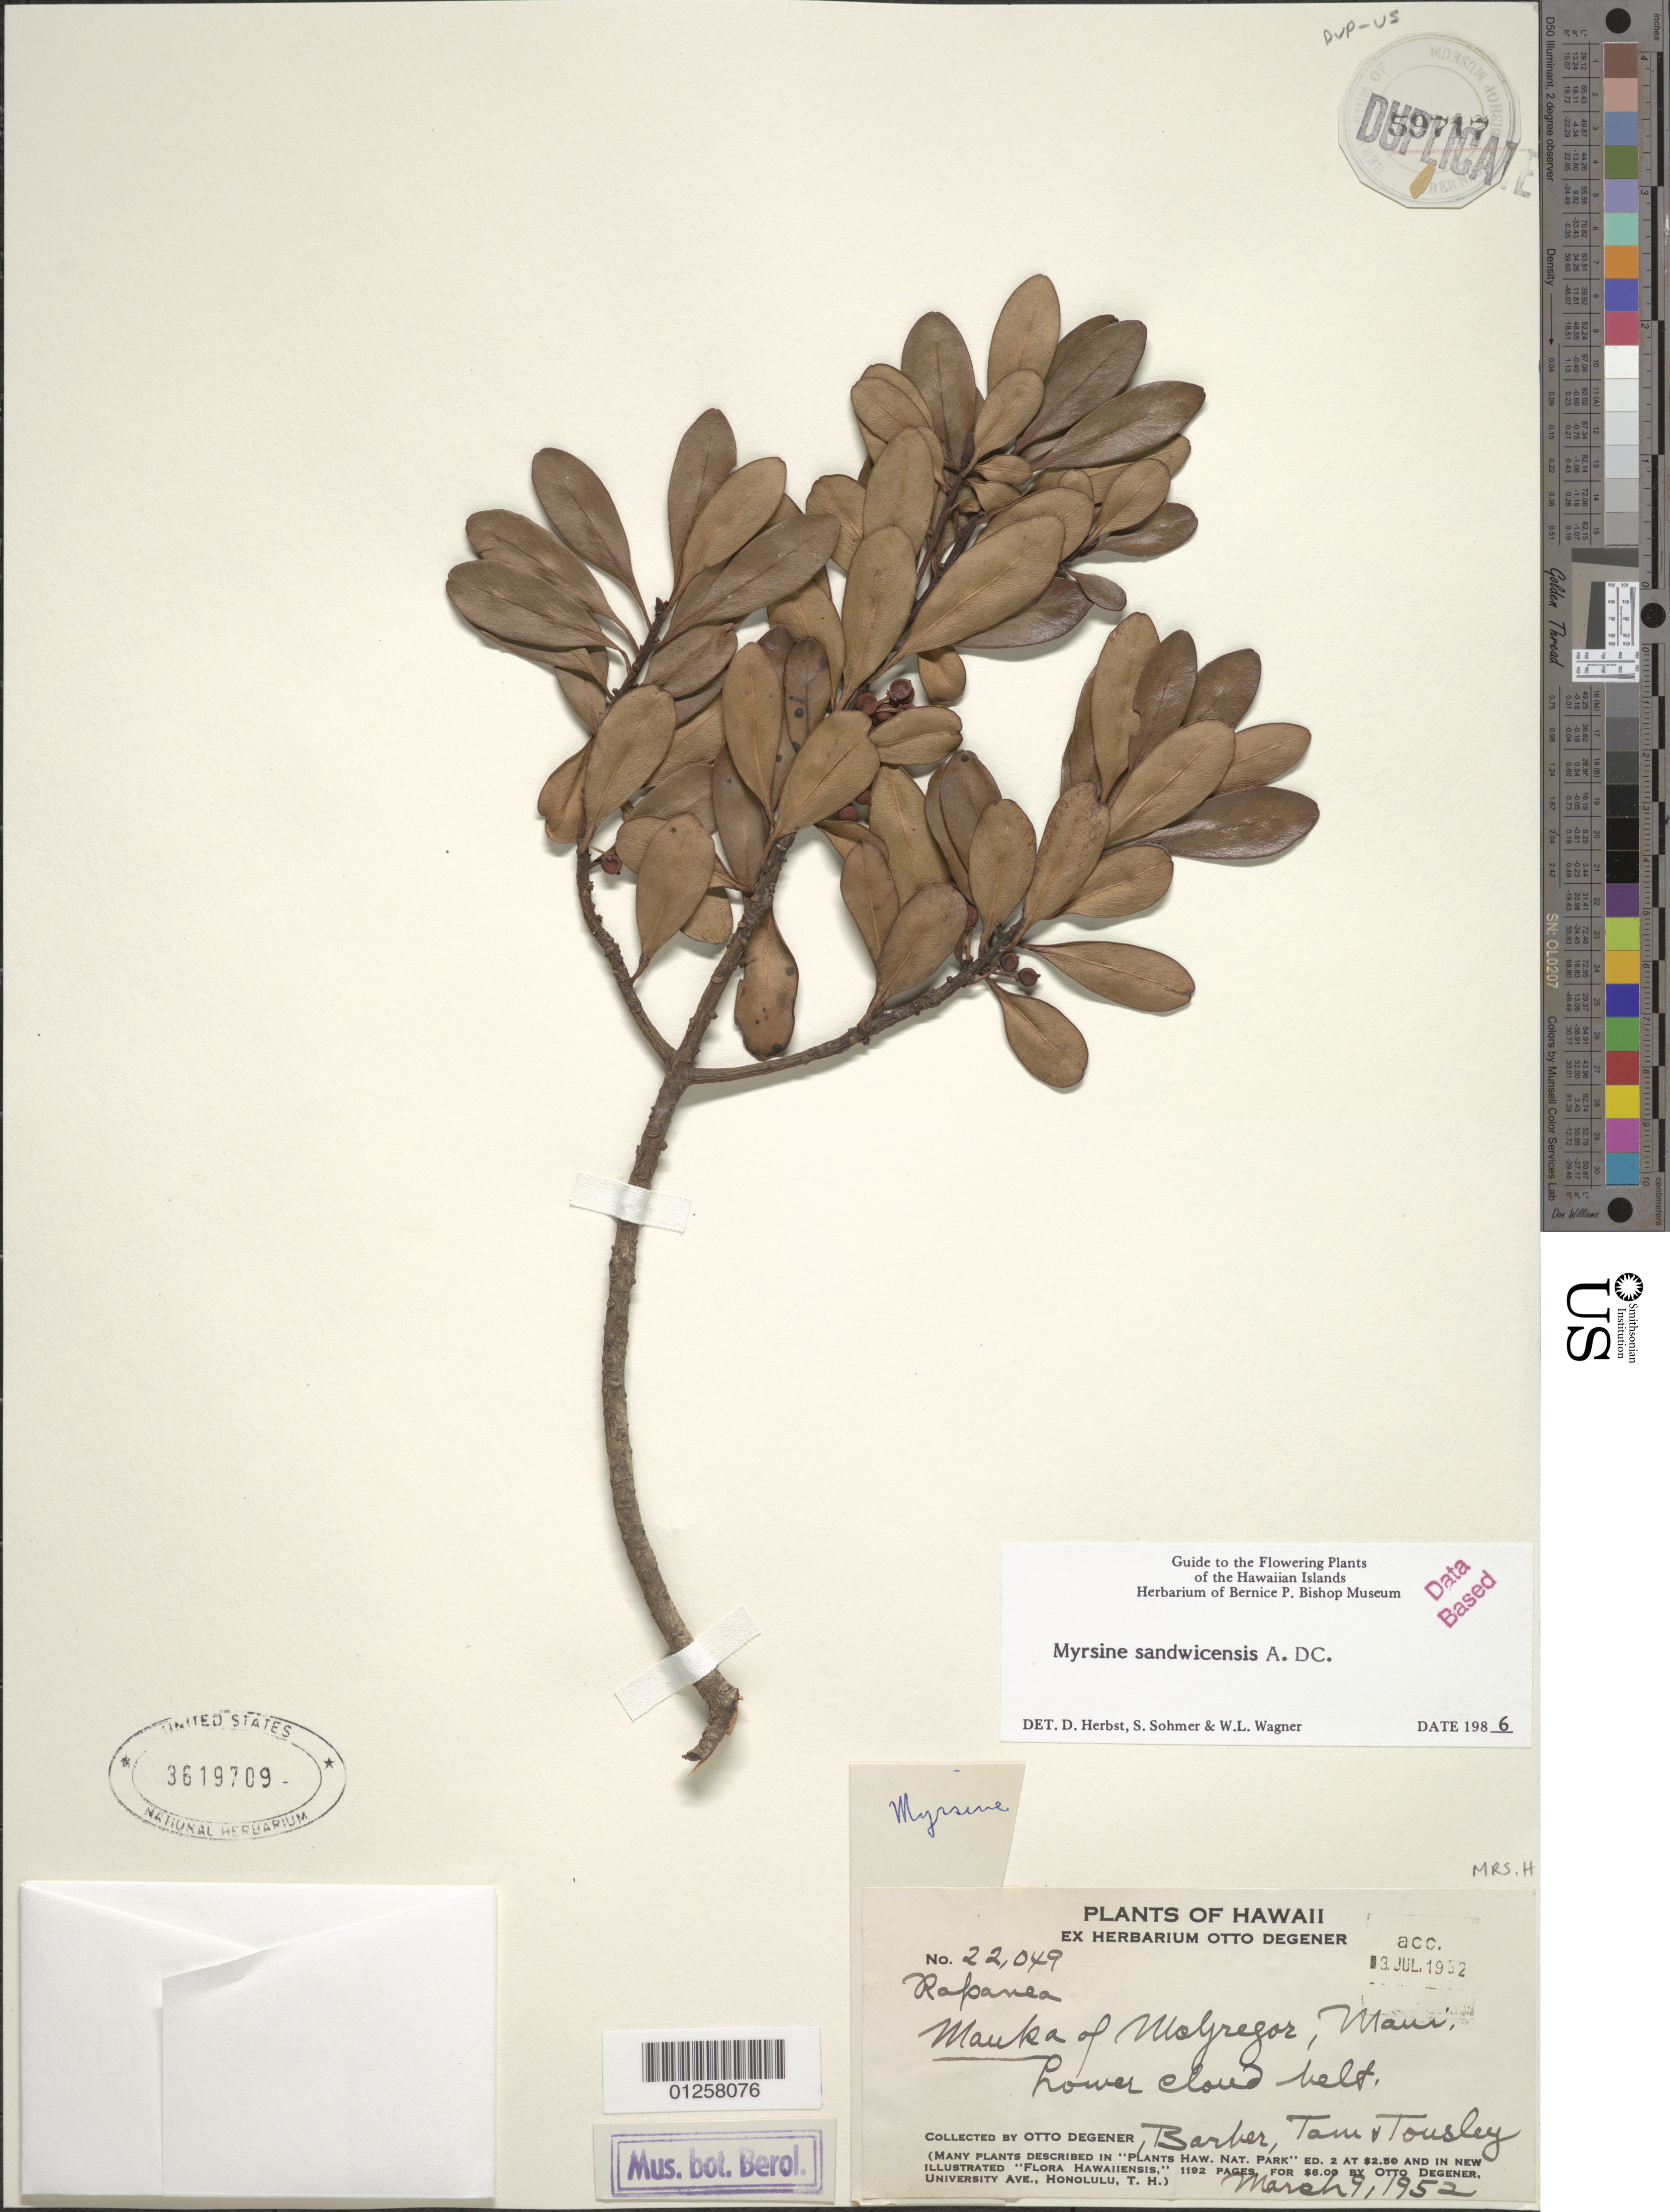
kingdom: Plantae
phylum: Tracheophyta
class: Magnoliopsida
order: Ericales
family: Primulaceae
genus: Myrsine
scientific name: Myrsine sandwicensis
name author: A. DC.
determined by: Herbst, D. R.; Sohmer, S. H.; Wagner, W. L.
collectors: O. Degener et al.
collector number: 22049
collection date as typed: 9 Mar 1952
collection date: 1952-03-09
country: United States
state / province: Hawaii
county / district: Maui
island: Maui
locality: Mauka of McGregor, lower cloud belt.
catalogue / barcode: US 3619709